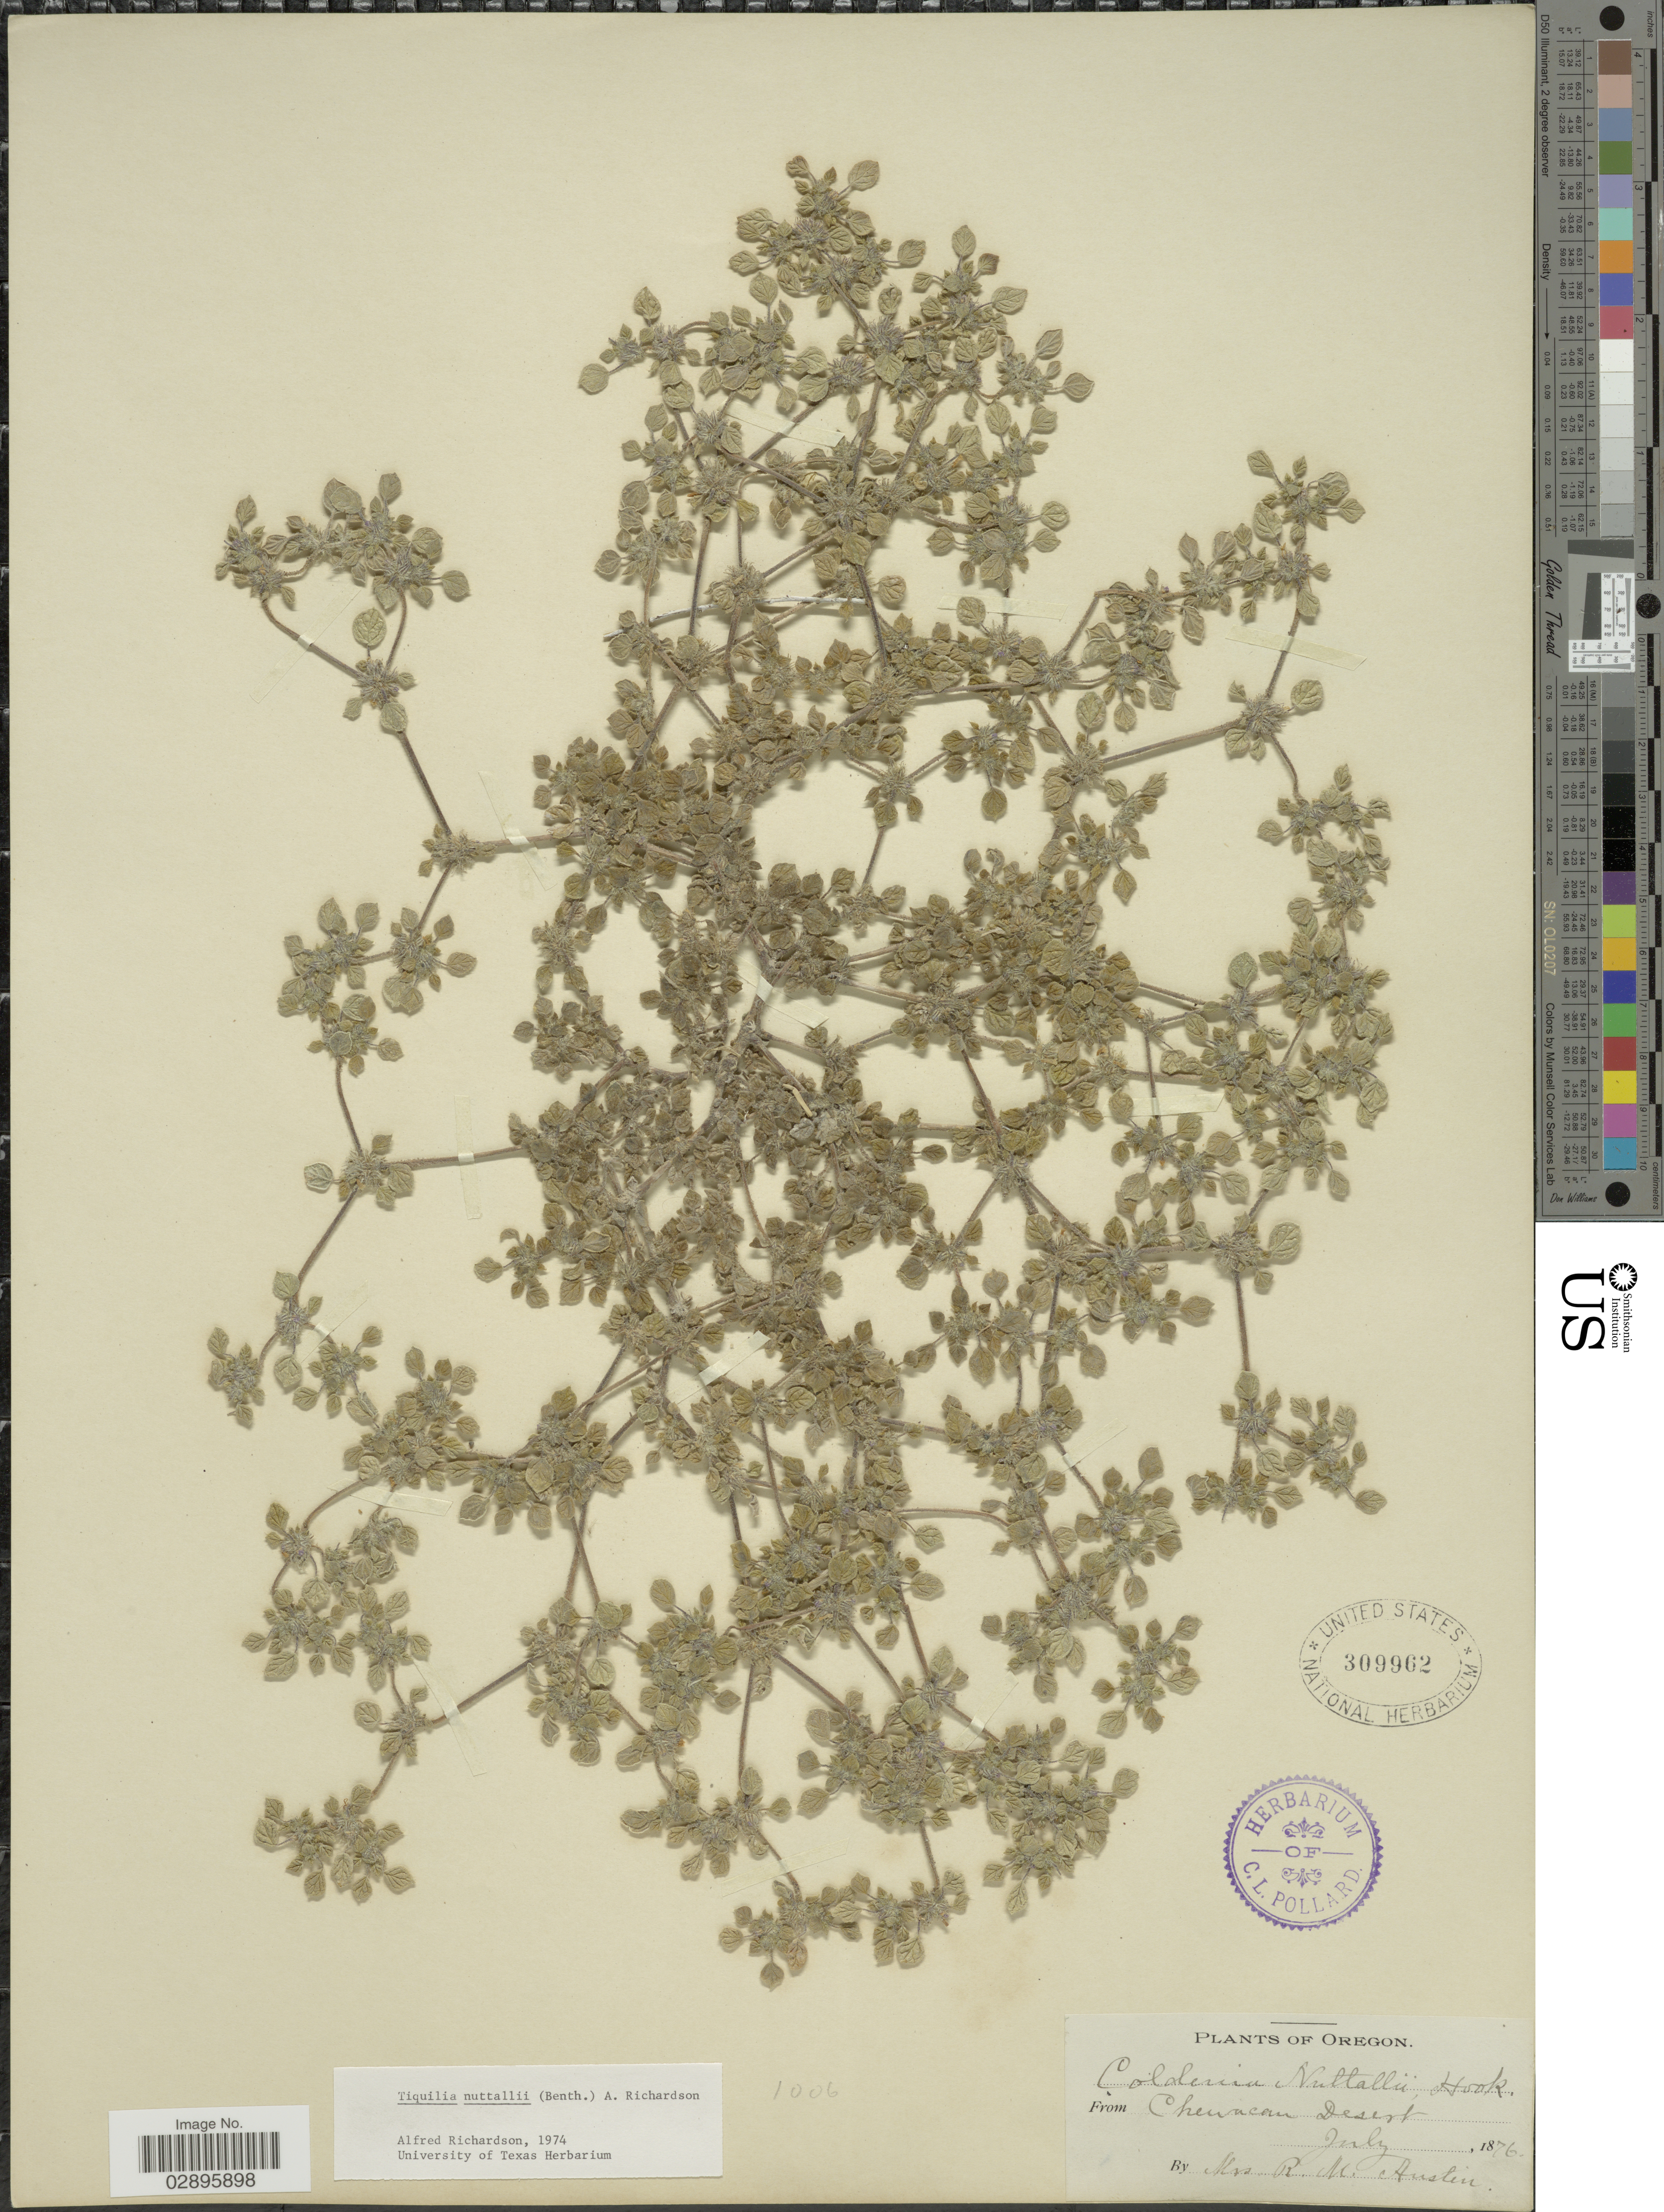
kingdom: Plantae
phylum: Tracheophyta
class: Magnoliopsida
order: Boraginales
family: Ehretiaceae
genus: Tiquilia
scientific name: Tiquilia nuttallii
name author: (Hook.) A.T. Richardson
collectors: R. Austin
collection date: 1876-07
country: United States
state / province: Oregon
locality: Chewacan Desert.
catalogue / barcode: US 309962